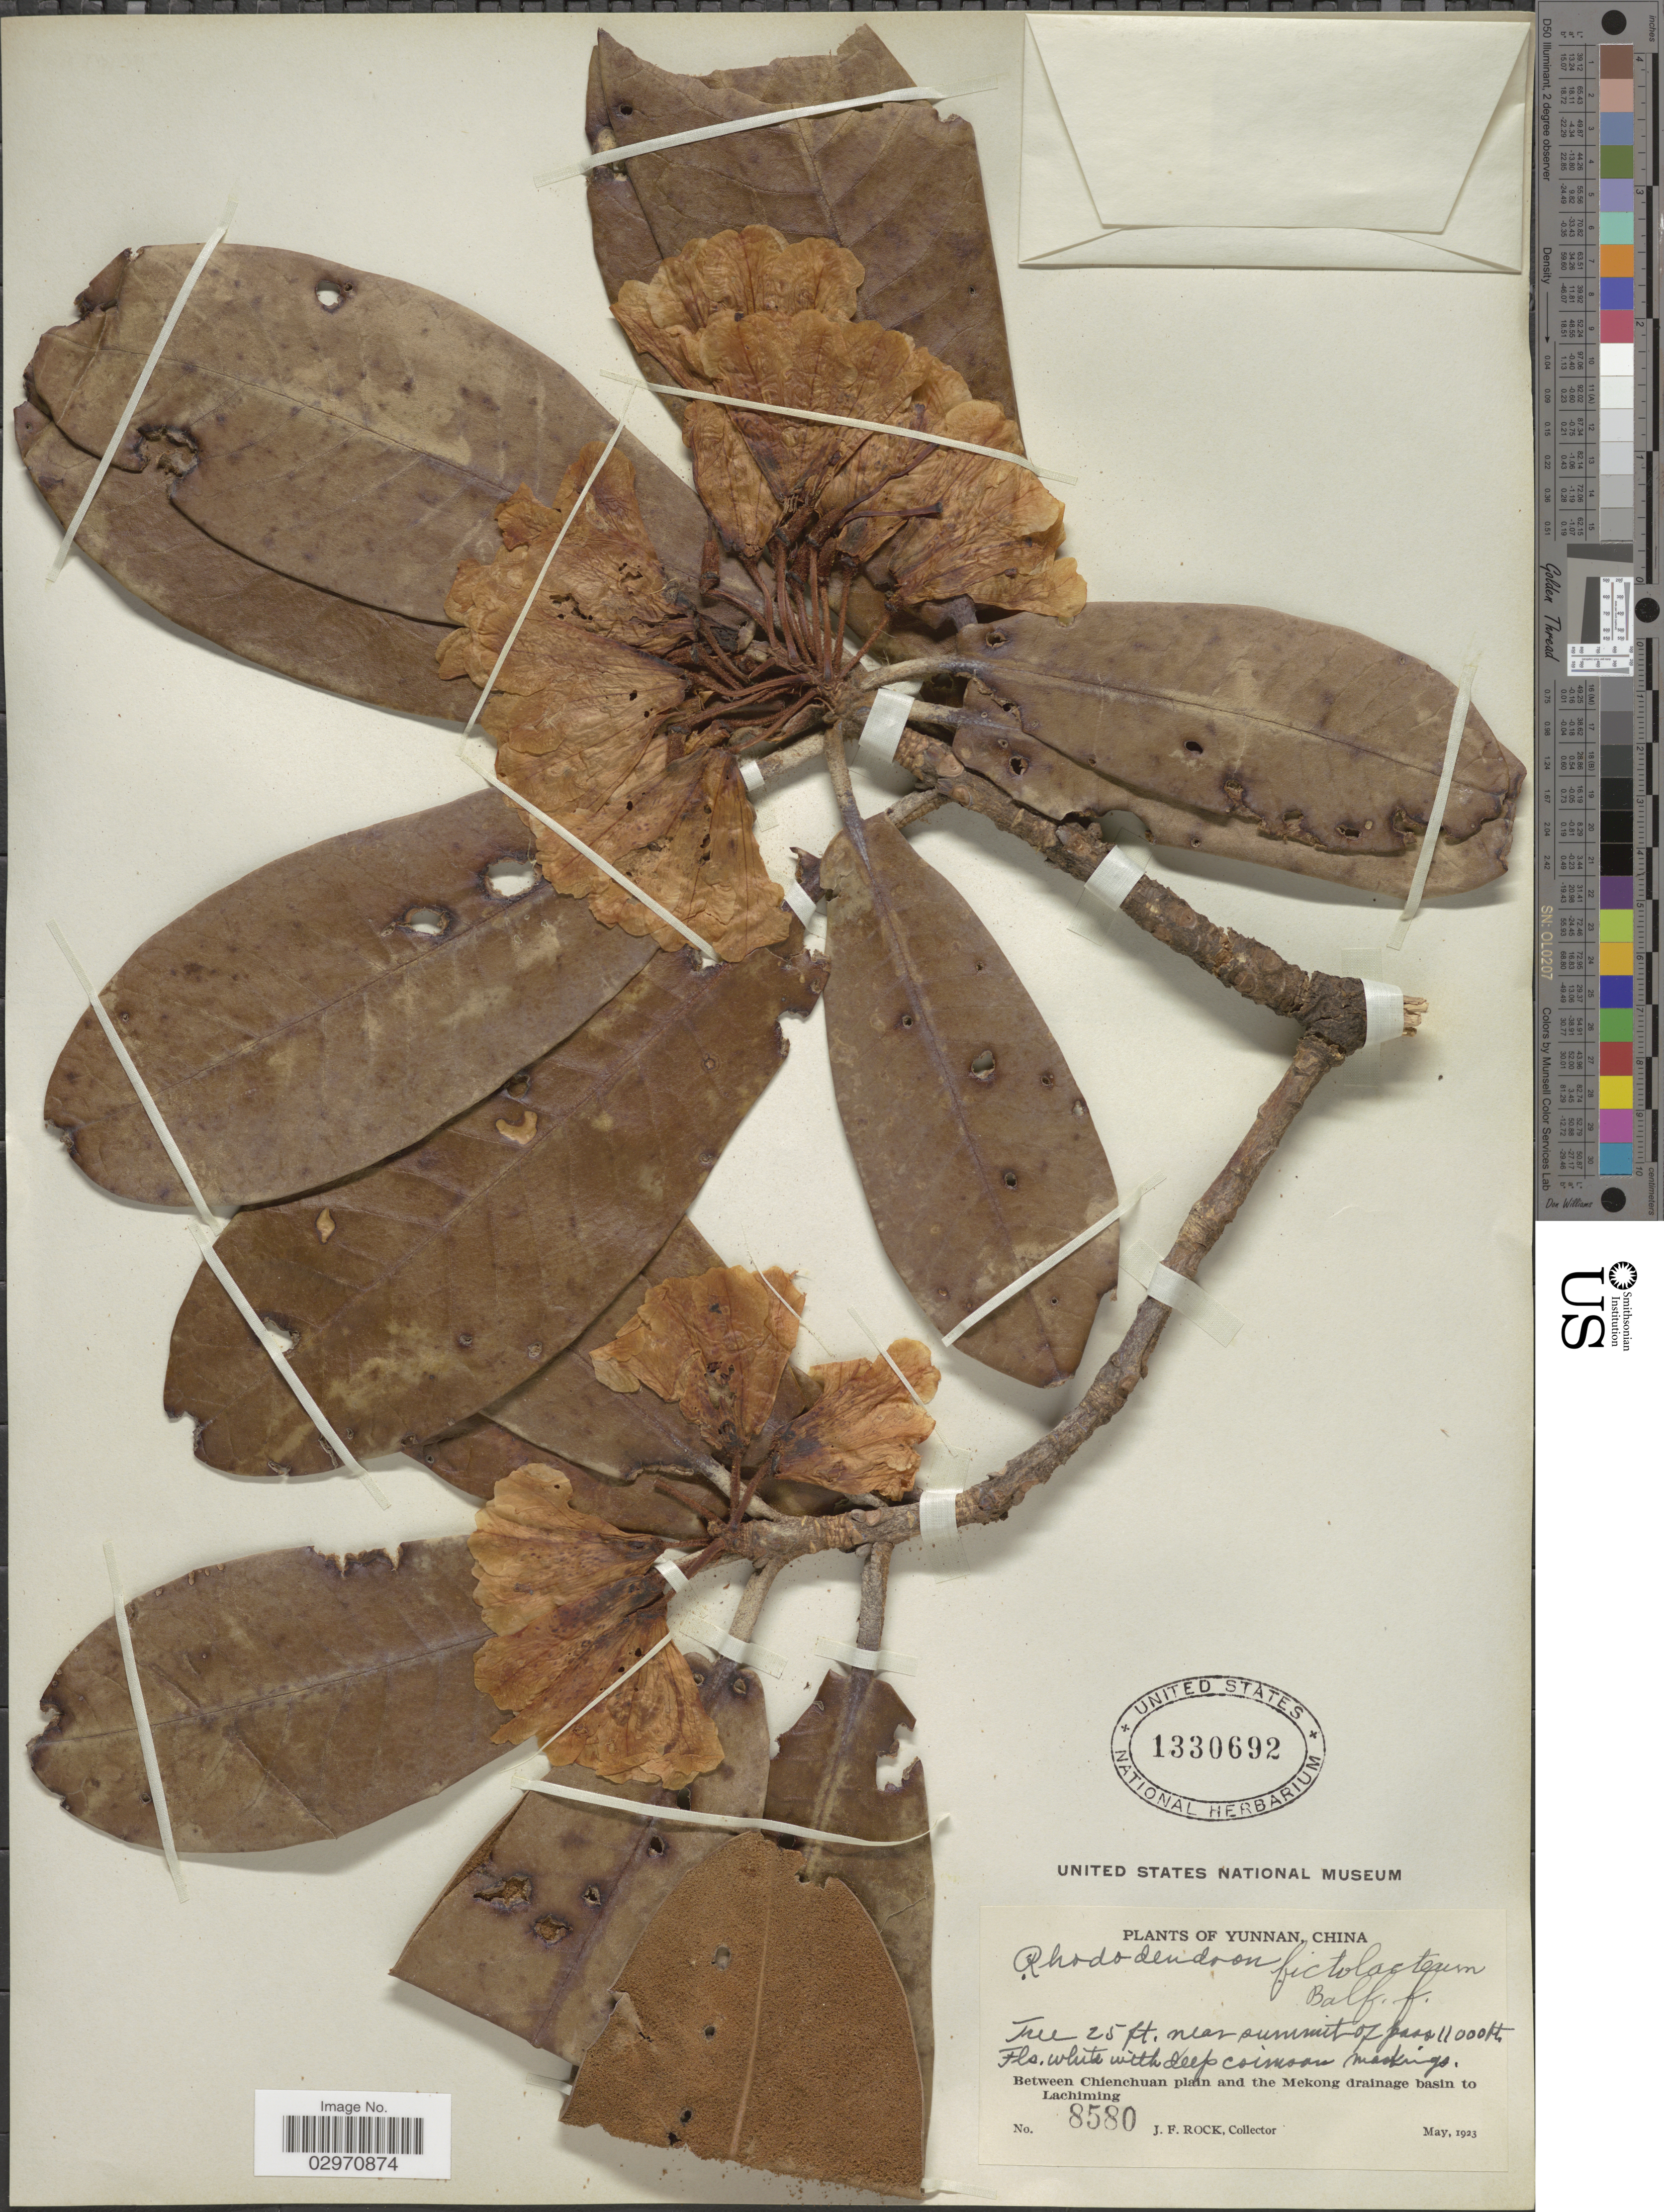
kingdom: Plantae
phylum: Tracheophyta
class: Magnoliopsida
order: Ericales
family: Ericaceae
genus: Rhododendron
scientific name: Rhododendron fictolacteum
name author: Balf. f.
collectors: J. Rock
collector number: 8580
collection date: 1923-05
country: China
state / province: Yunnan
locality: Between Chienchuan plain and the Mekong drainage basin to Lachiming.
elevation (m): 3353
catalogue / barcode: US 1330692